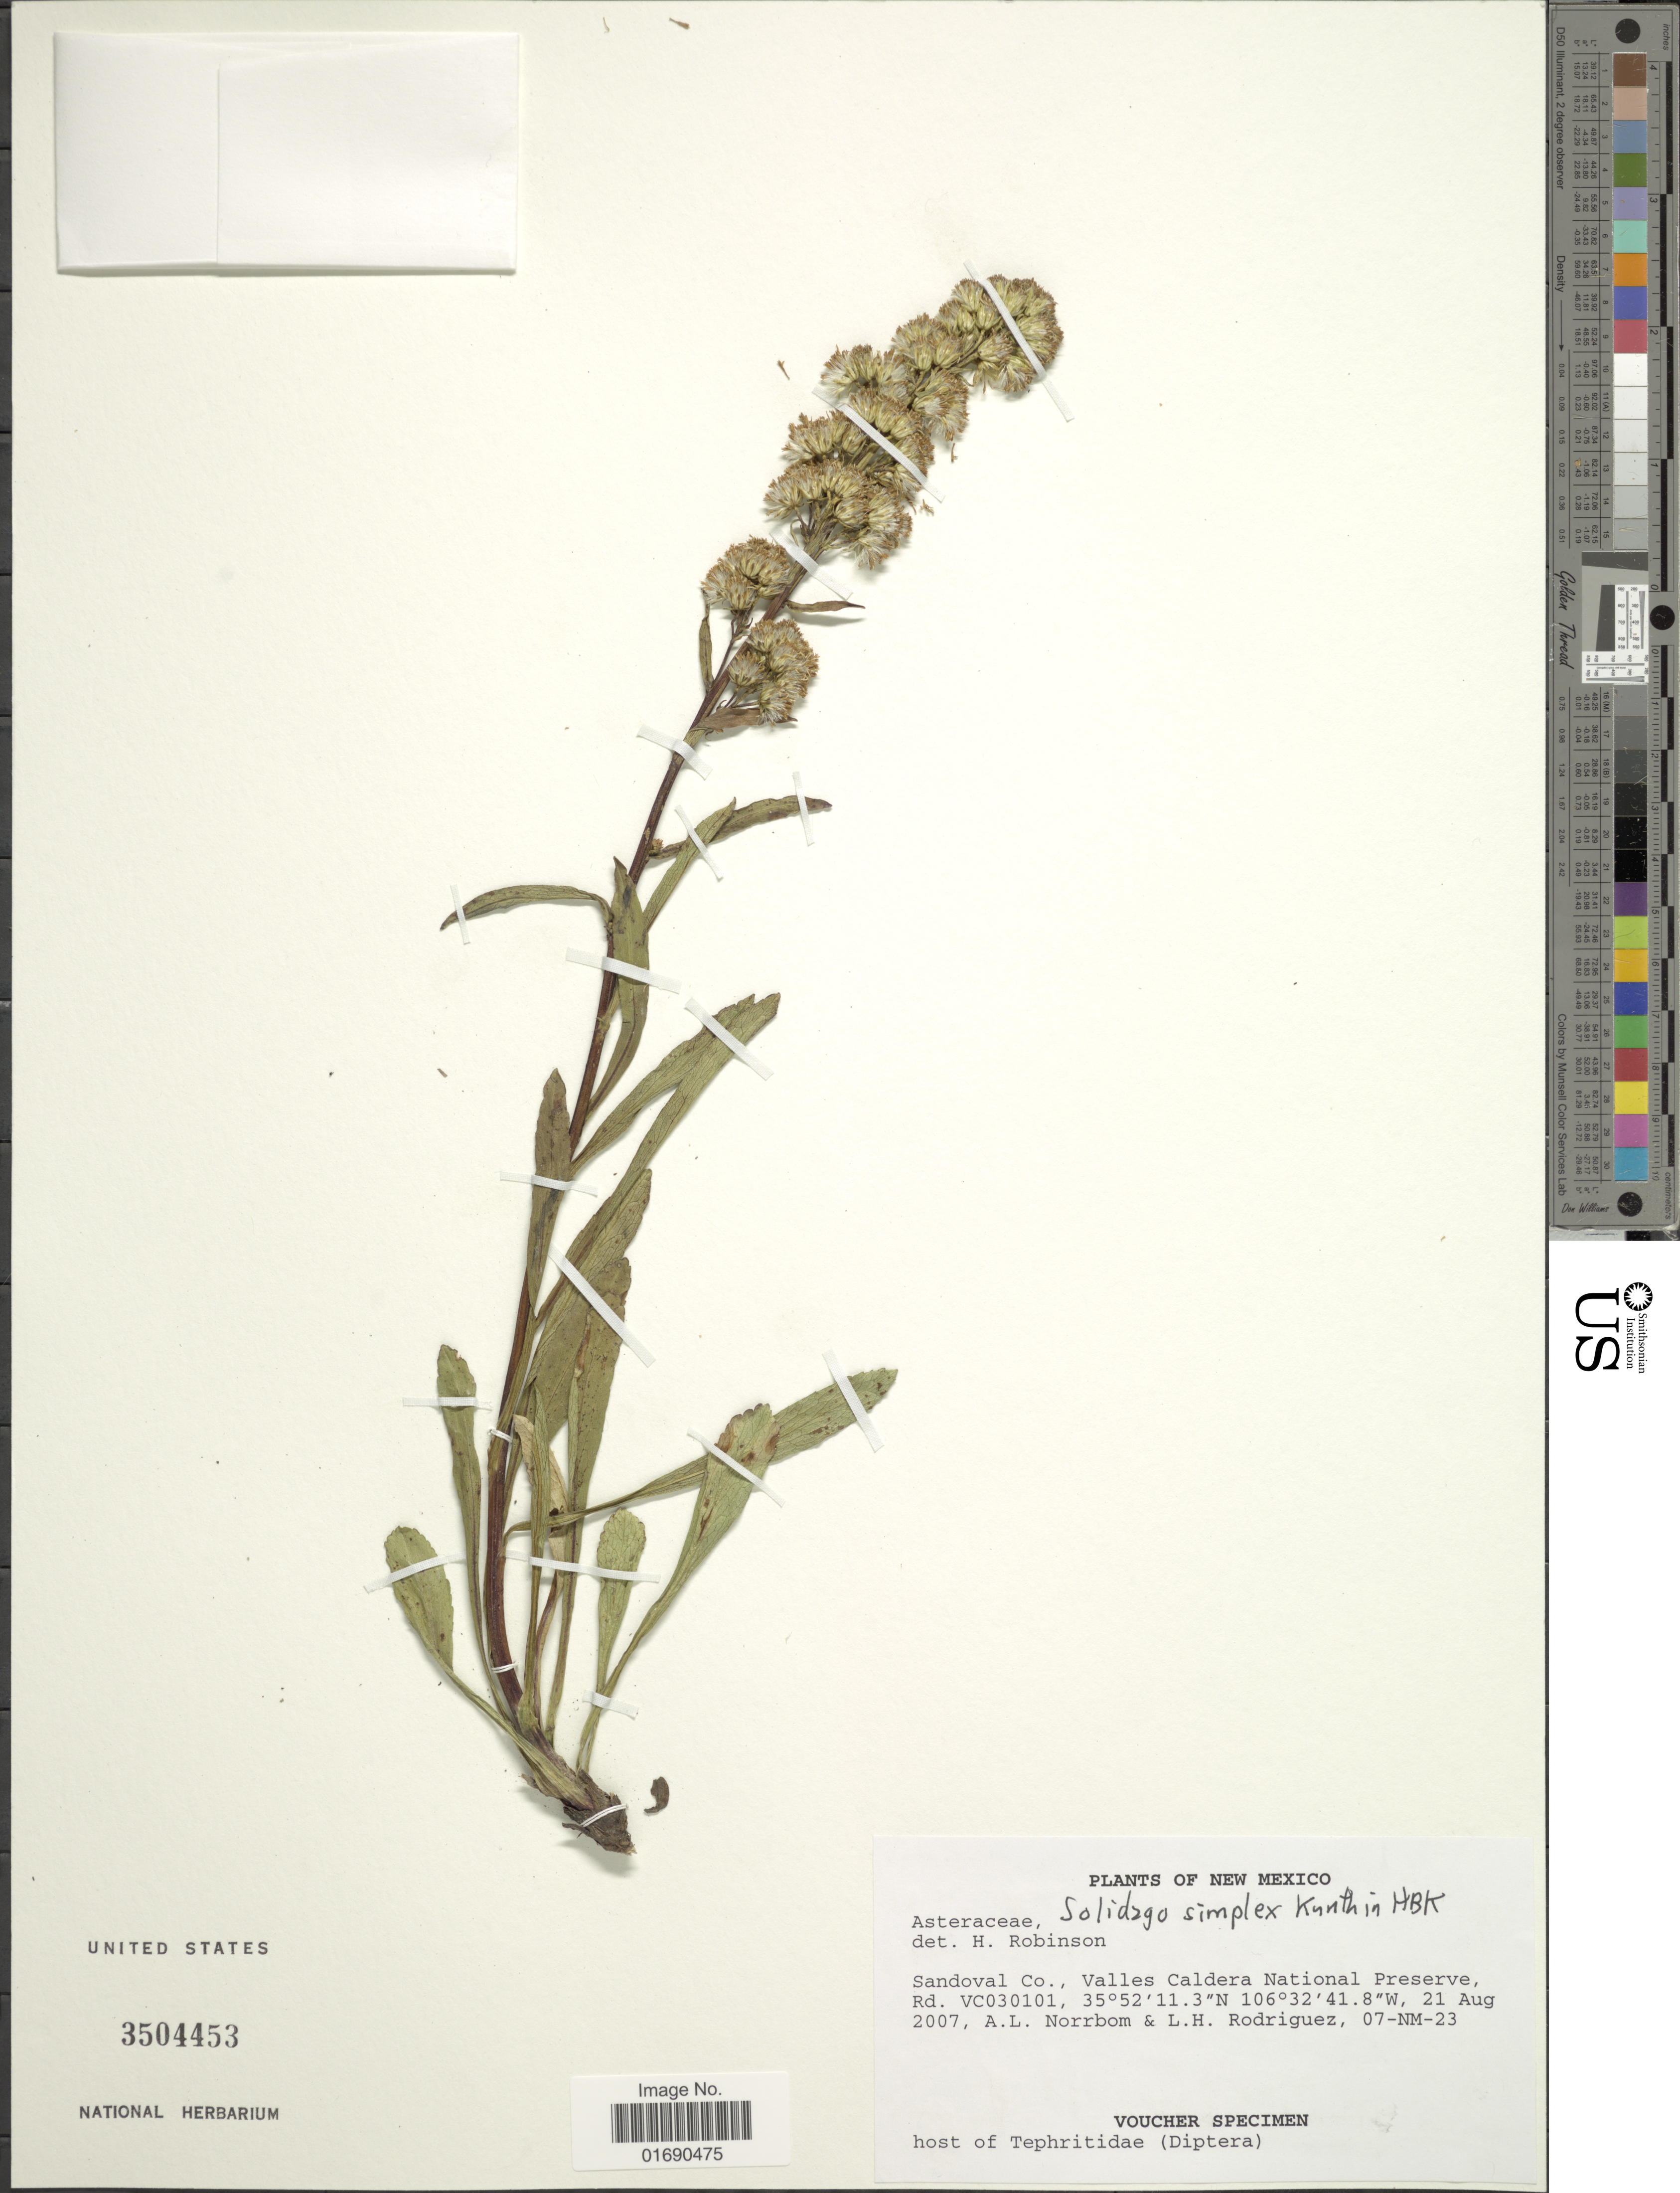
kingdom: Plantae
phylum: Tracheophyta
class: Magnoliopsida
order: Asterales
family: Asteraceae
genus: Solidago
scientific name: Solidago simplex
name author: Kunth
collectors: A. L. Norrbom & L. Rodriguez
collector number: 07-NM-23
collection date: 2007-08-21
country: United States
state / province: New Mexico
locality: Sandoval Co., Valles Caldera National Preserve Rd. VC030101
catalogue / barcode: US 3504453